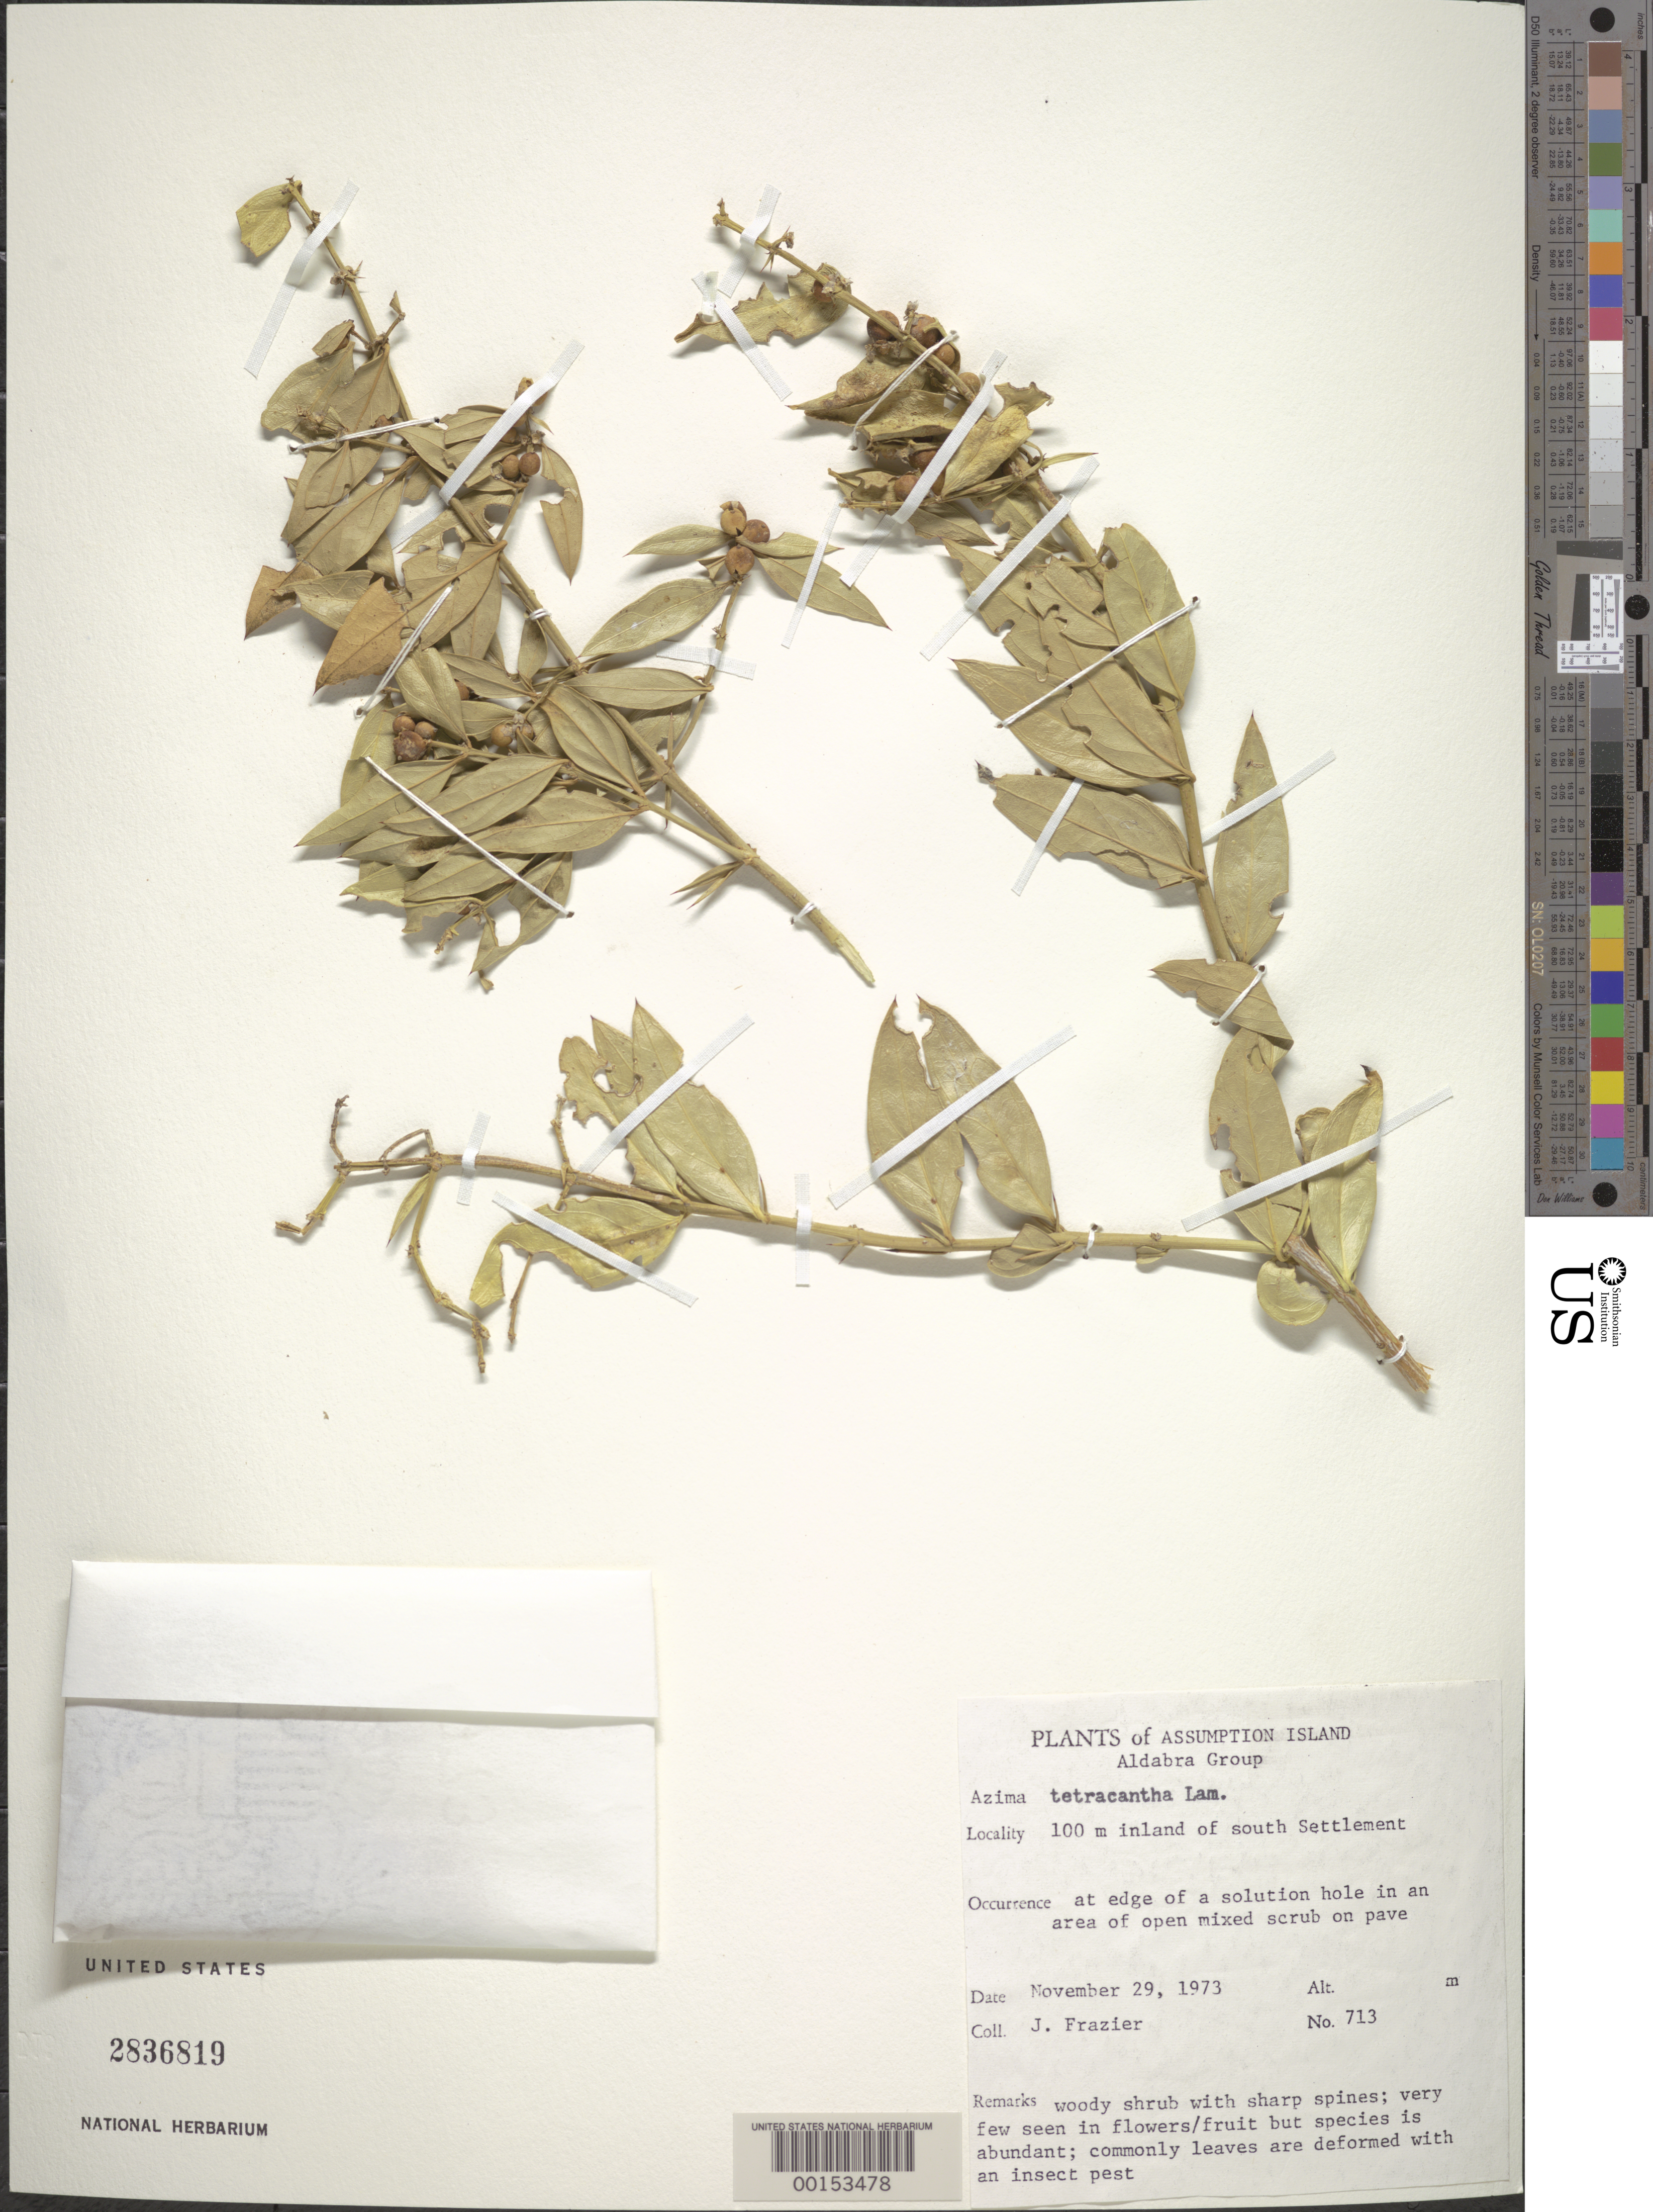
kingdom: Plantae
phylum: Tracheophyta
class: Magnoliopsida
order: Brassicales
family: Salvadoraceae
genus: Azima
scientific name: Azima tetracantha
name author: Lam.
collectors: J. Frazier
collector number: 713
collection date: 1973-11-29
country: Seychelles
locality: Assumption Island. Aldabra Group. 100 m inland of south Settlement.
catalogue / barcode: US 2836819